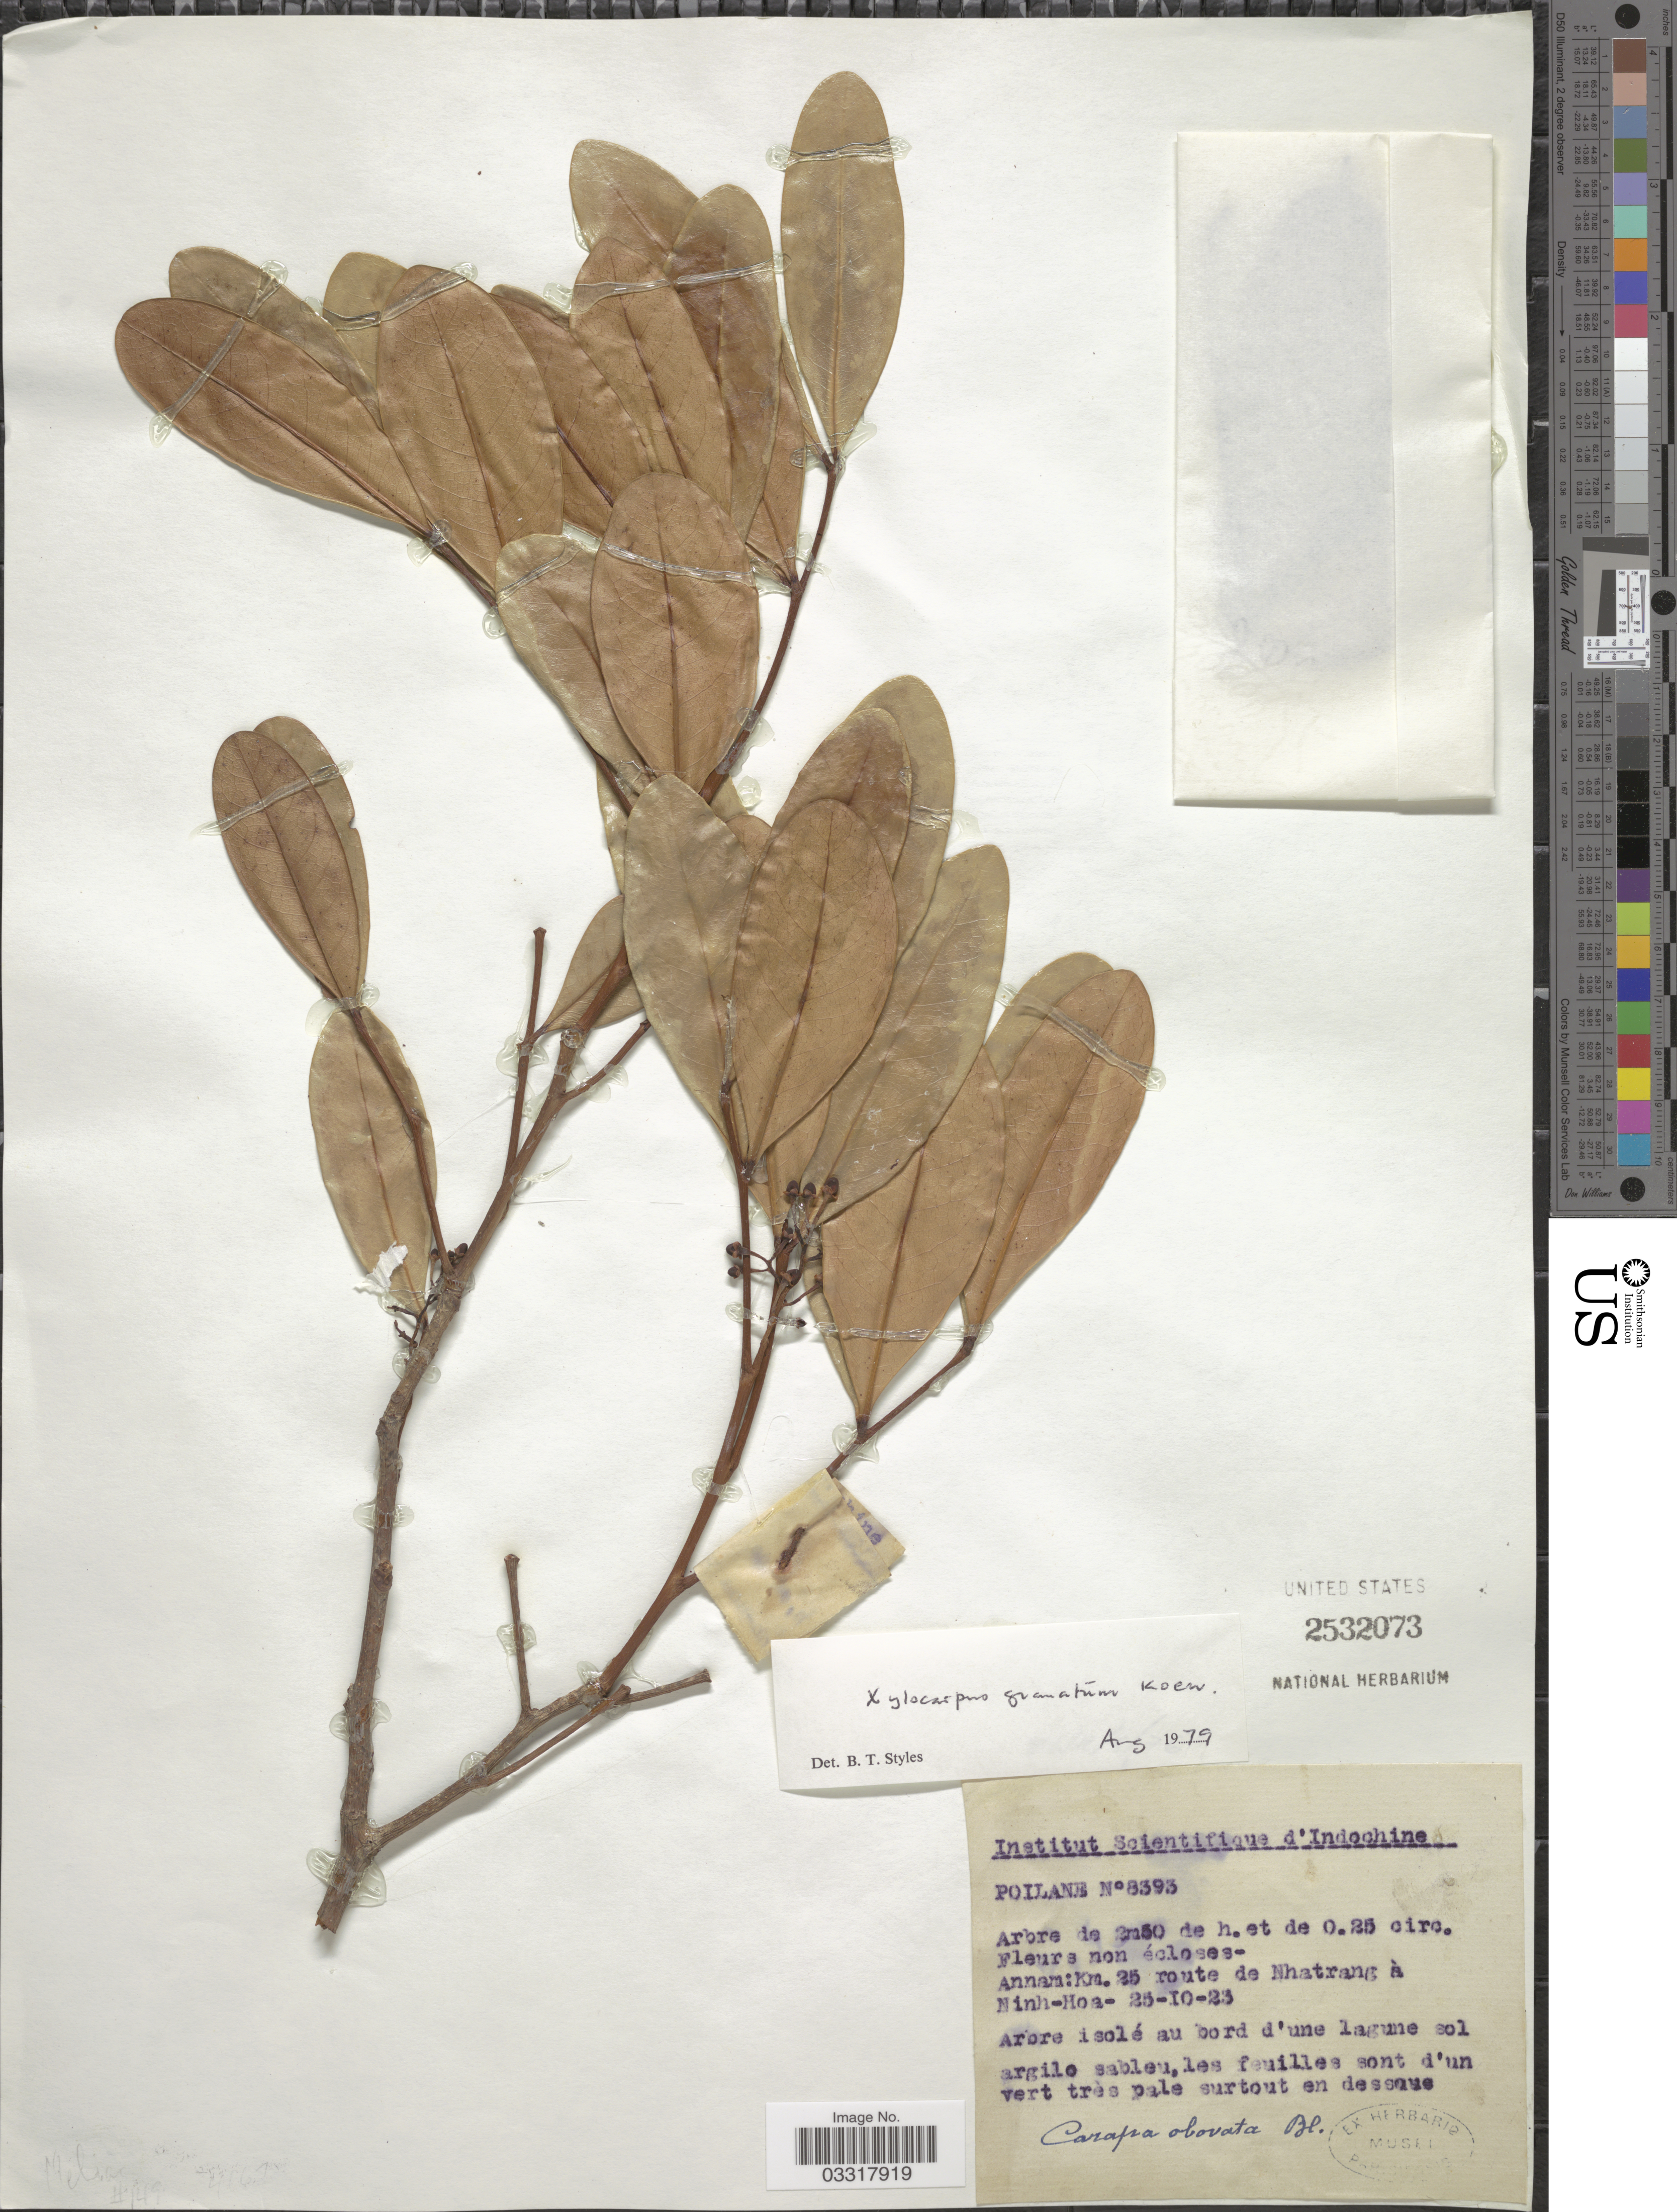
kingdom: Plantae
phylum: Tracheophyta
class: Magnoliopsida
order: Sapindales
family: Meliaceae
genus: Xylocarpus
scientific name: Xylocarpus granatum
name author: J. Koenig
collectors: -. Poilane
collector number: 8393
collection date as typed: Transcribed d/m/y: 25/10/23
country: Vietnam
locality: Annam: Km. 25 route de Nhatrang à Ninh-Hoa.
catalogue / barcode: US 2532073